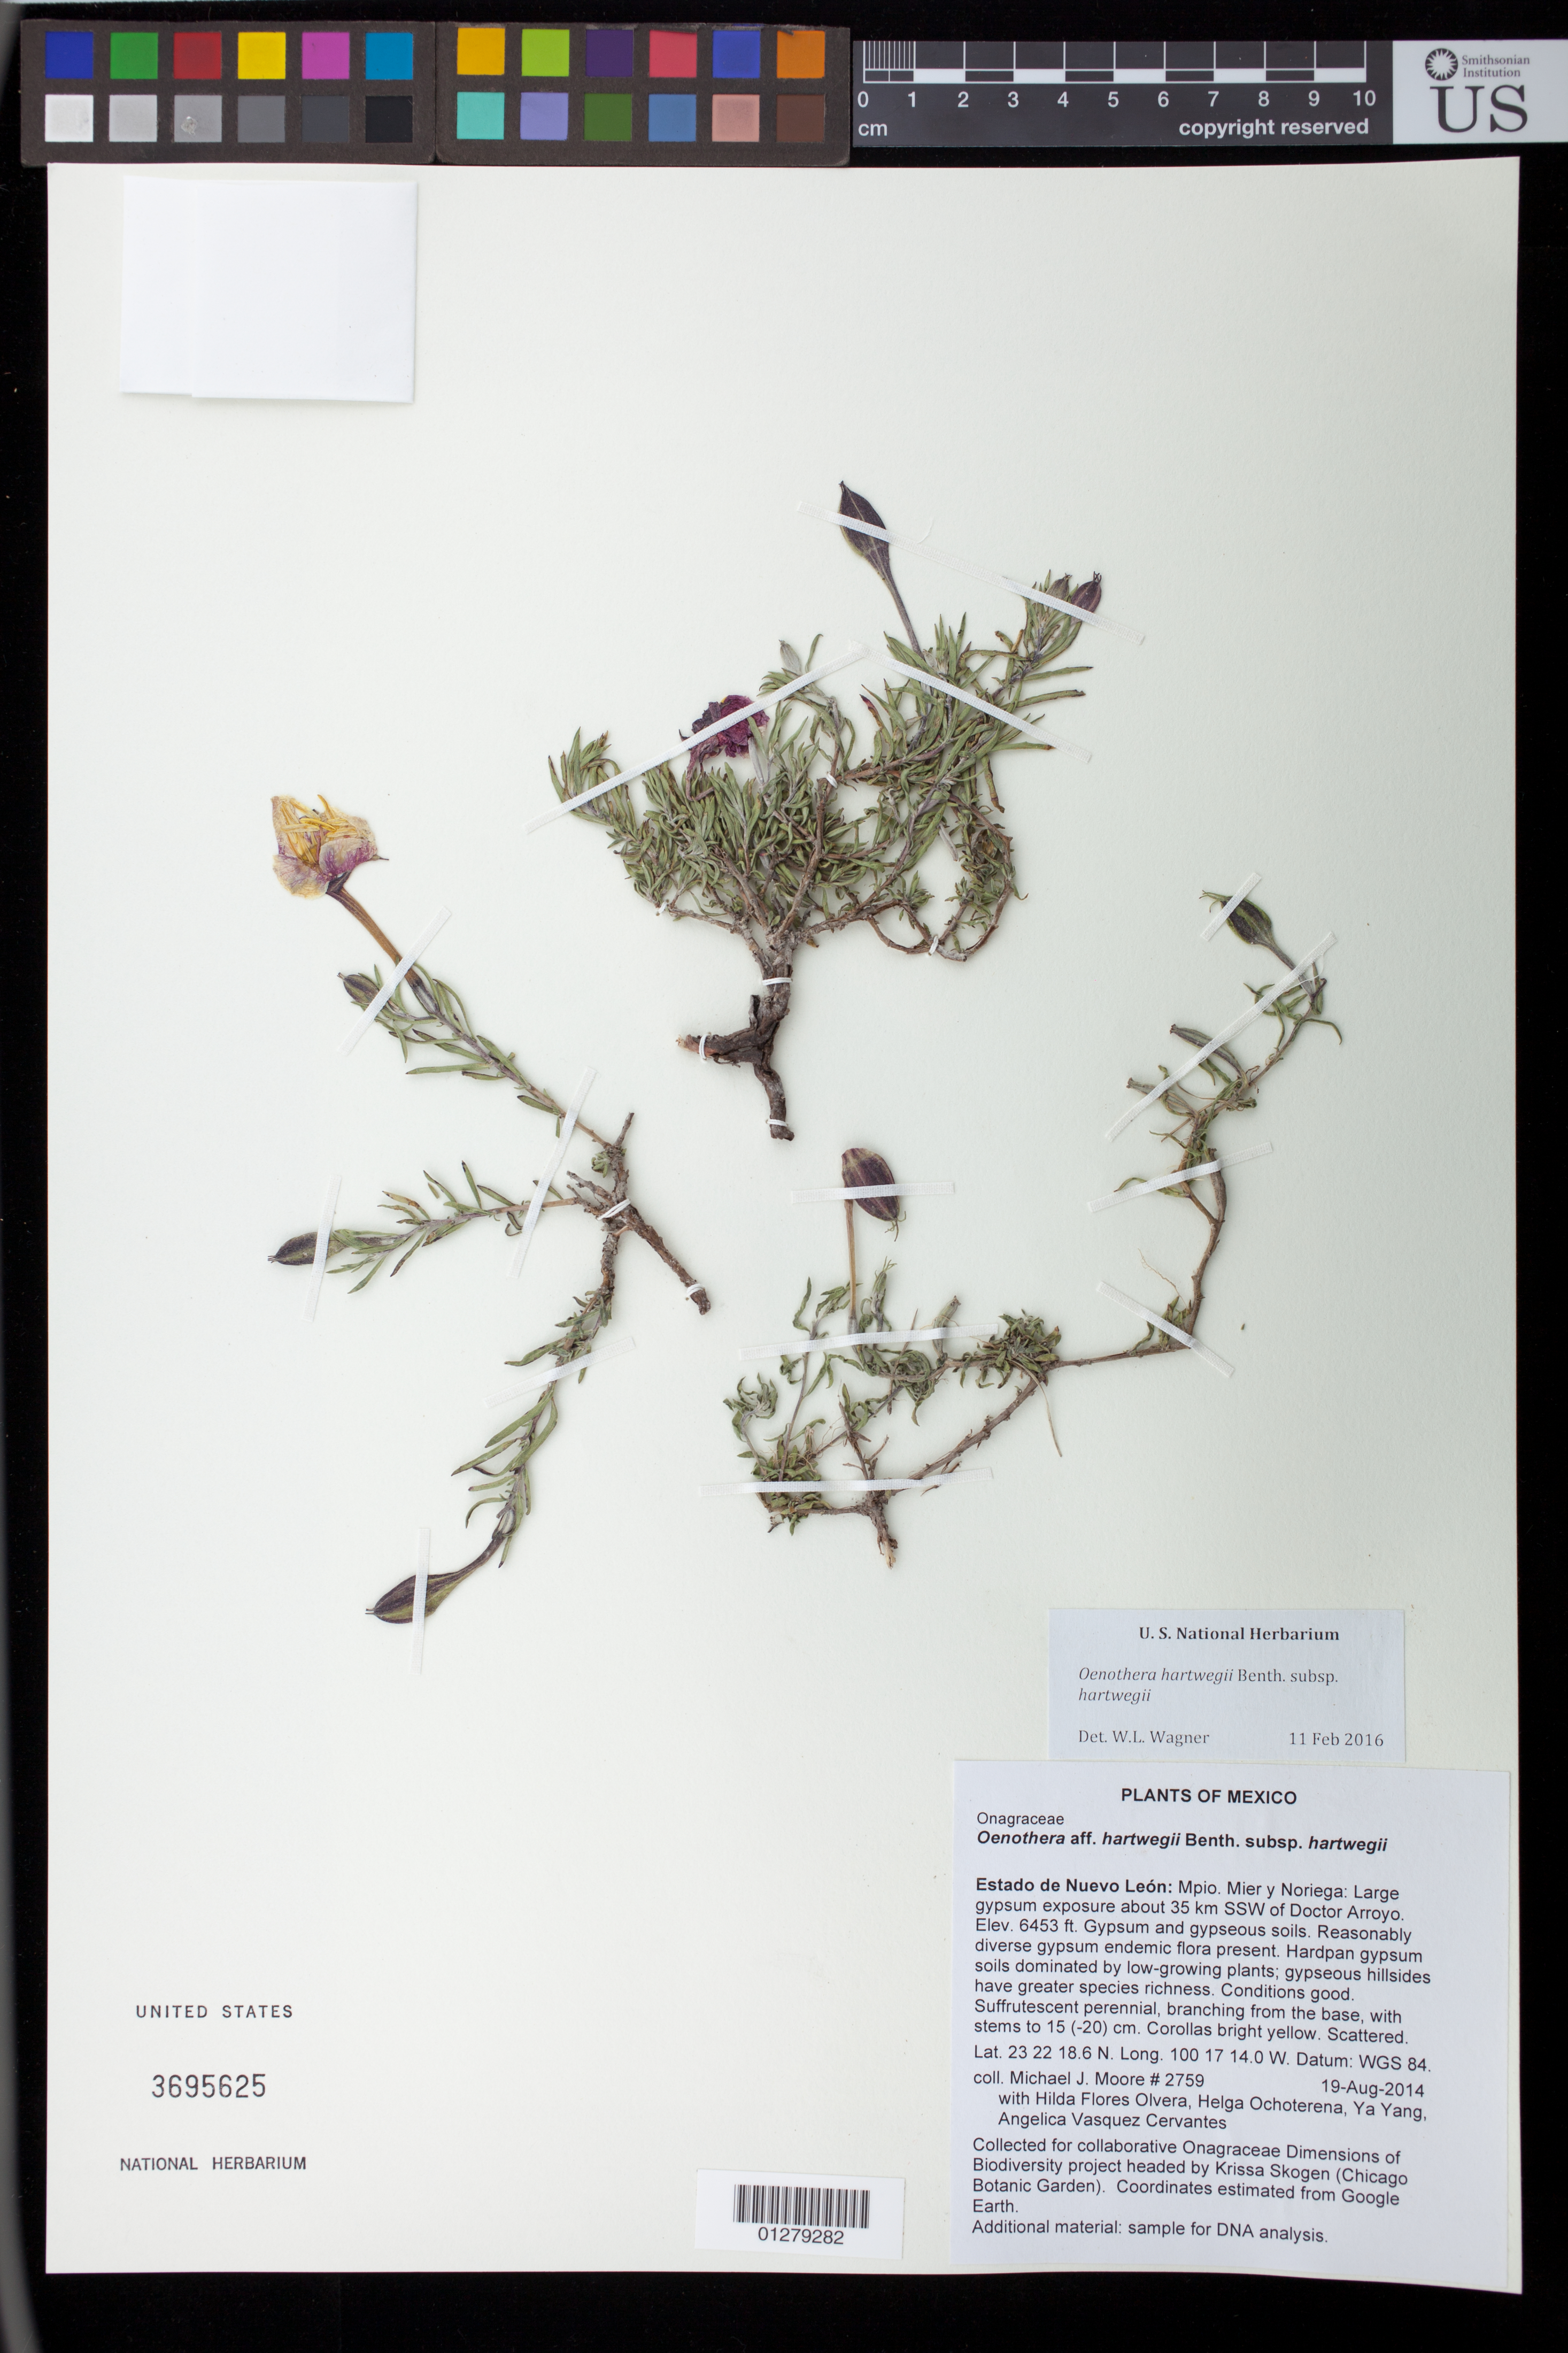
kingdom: Plantae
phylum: Tracheophyta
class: Magnoliopsida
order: Myrtales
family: Onagraceae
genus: Oenothera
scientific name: Oenothera hartwegii subsp. hartwegii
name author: Benth.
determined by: Wagner, W. L., (BOT), Smithsonian Institution - National Museum of Natural History (UNITED STATES)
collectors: M. J. Moore, H. Flores Olvera, H. Ochoterena-B. & Y. Yang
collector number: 2759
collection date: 2014-08-19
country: Mexico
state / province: Nuevo Leon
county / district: Mier y Noriega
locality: Large gypsum exposure about 35 km SSW of Doctor Arroyo.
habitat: Gypsum and gypseous soils. Reasonably diverse gypsum endemic flora present. Hardpan gypsum soils dominated by low-growing plants; gypseous hillsides have greater species richness. Conditions good.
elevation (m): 1967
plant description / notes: Collected for collaborative Onagraceae Dimensions of Biodiversity project headed by Krissa Skogen (Chicago Botanic Garden). Coordinates estimated from Google Earth.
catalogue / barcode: US 3695625